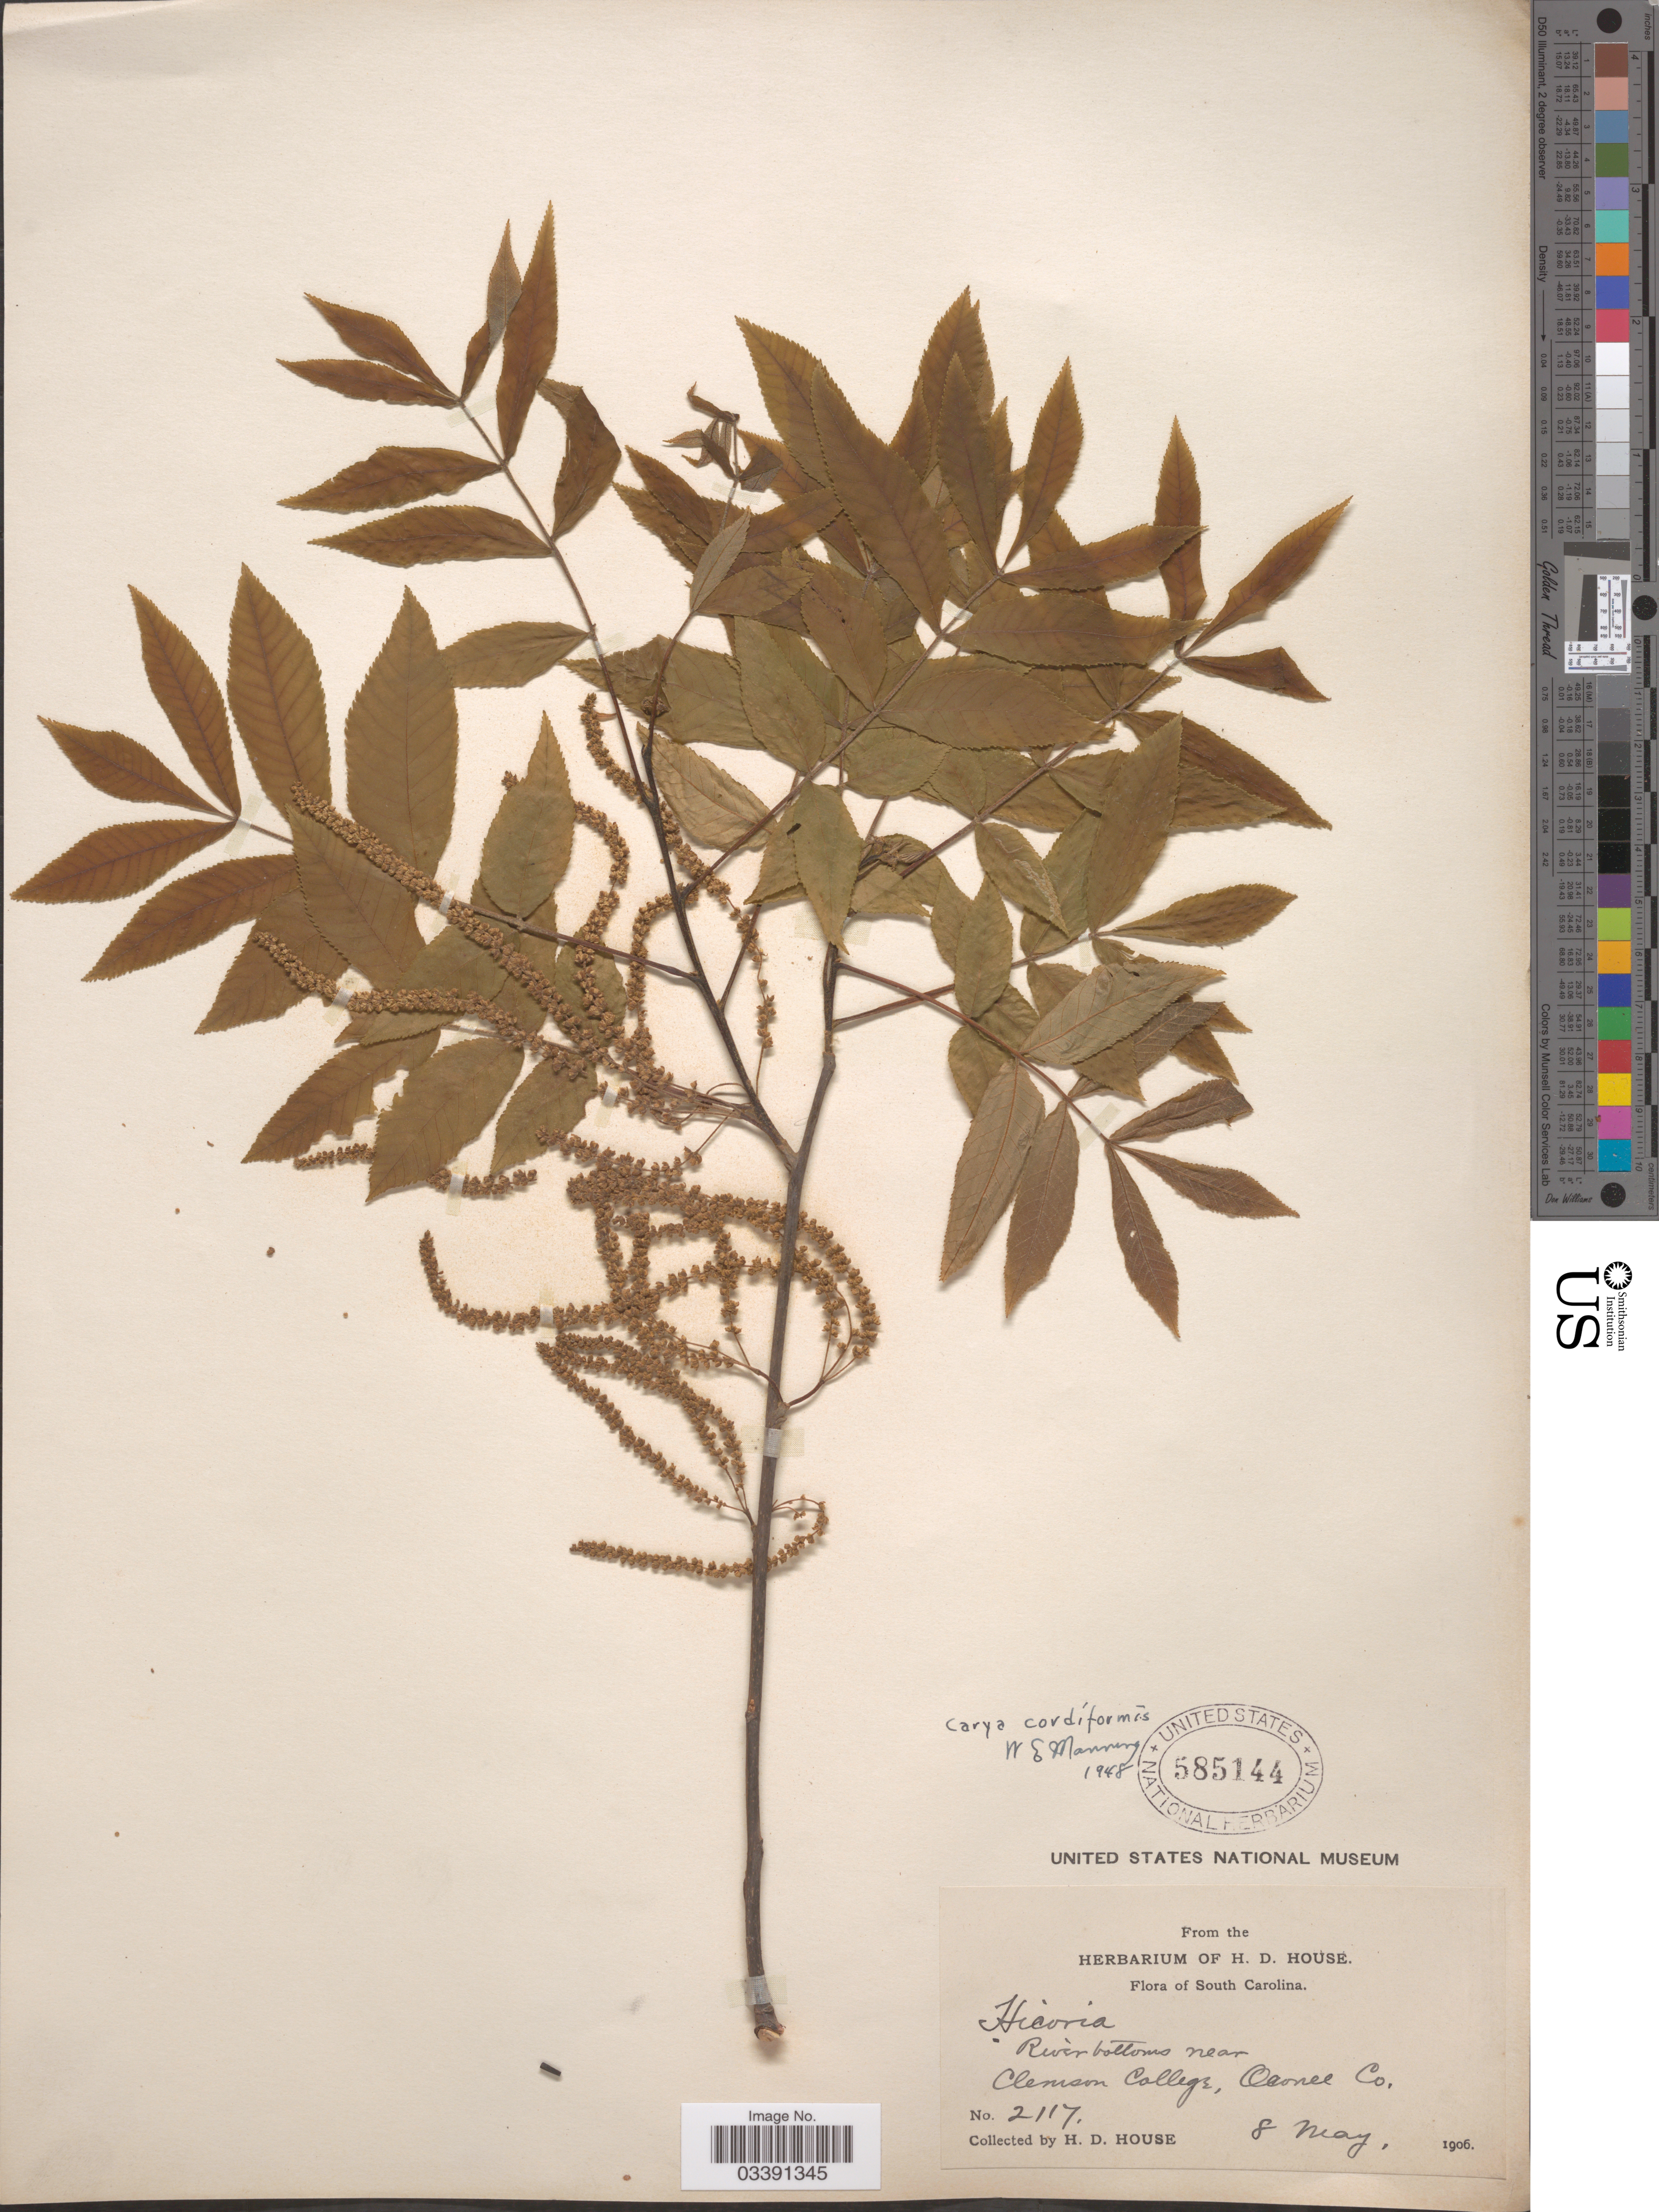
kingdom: Plantae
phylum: Tracheophyta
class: Magnoliopsida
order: Fagales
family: Juglandaceae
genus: Carya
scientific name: Carya cordiformis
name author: (Wangenh.) K. Koch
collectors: H. D. House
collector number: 2117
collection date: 1906-05-08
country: United States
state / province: South Carolina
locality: River bottoms near Clemson College, Oconee Co.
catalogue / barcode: US 585144